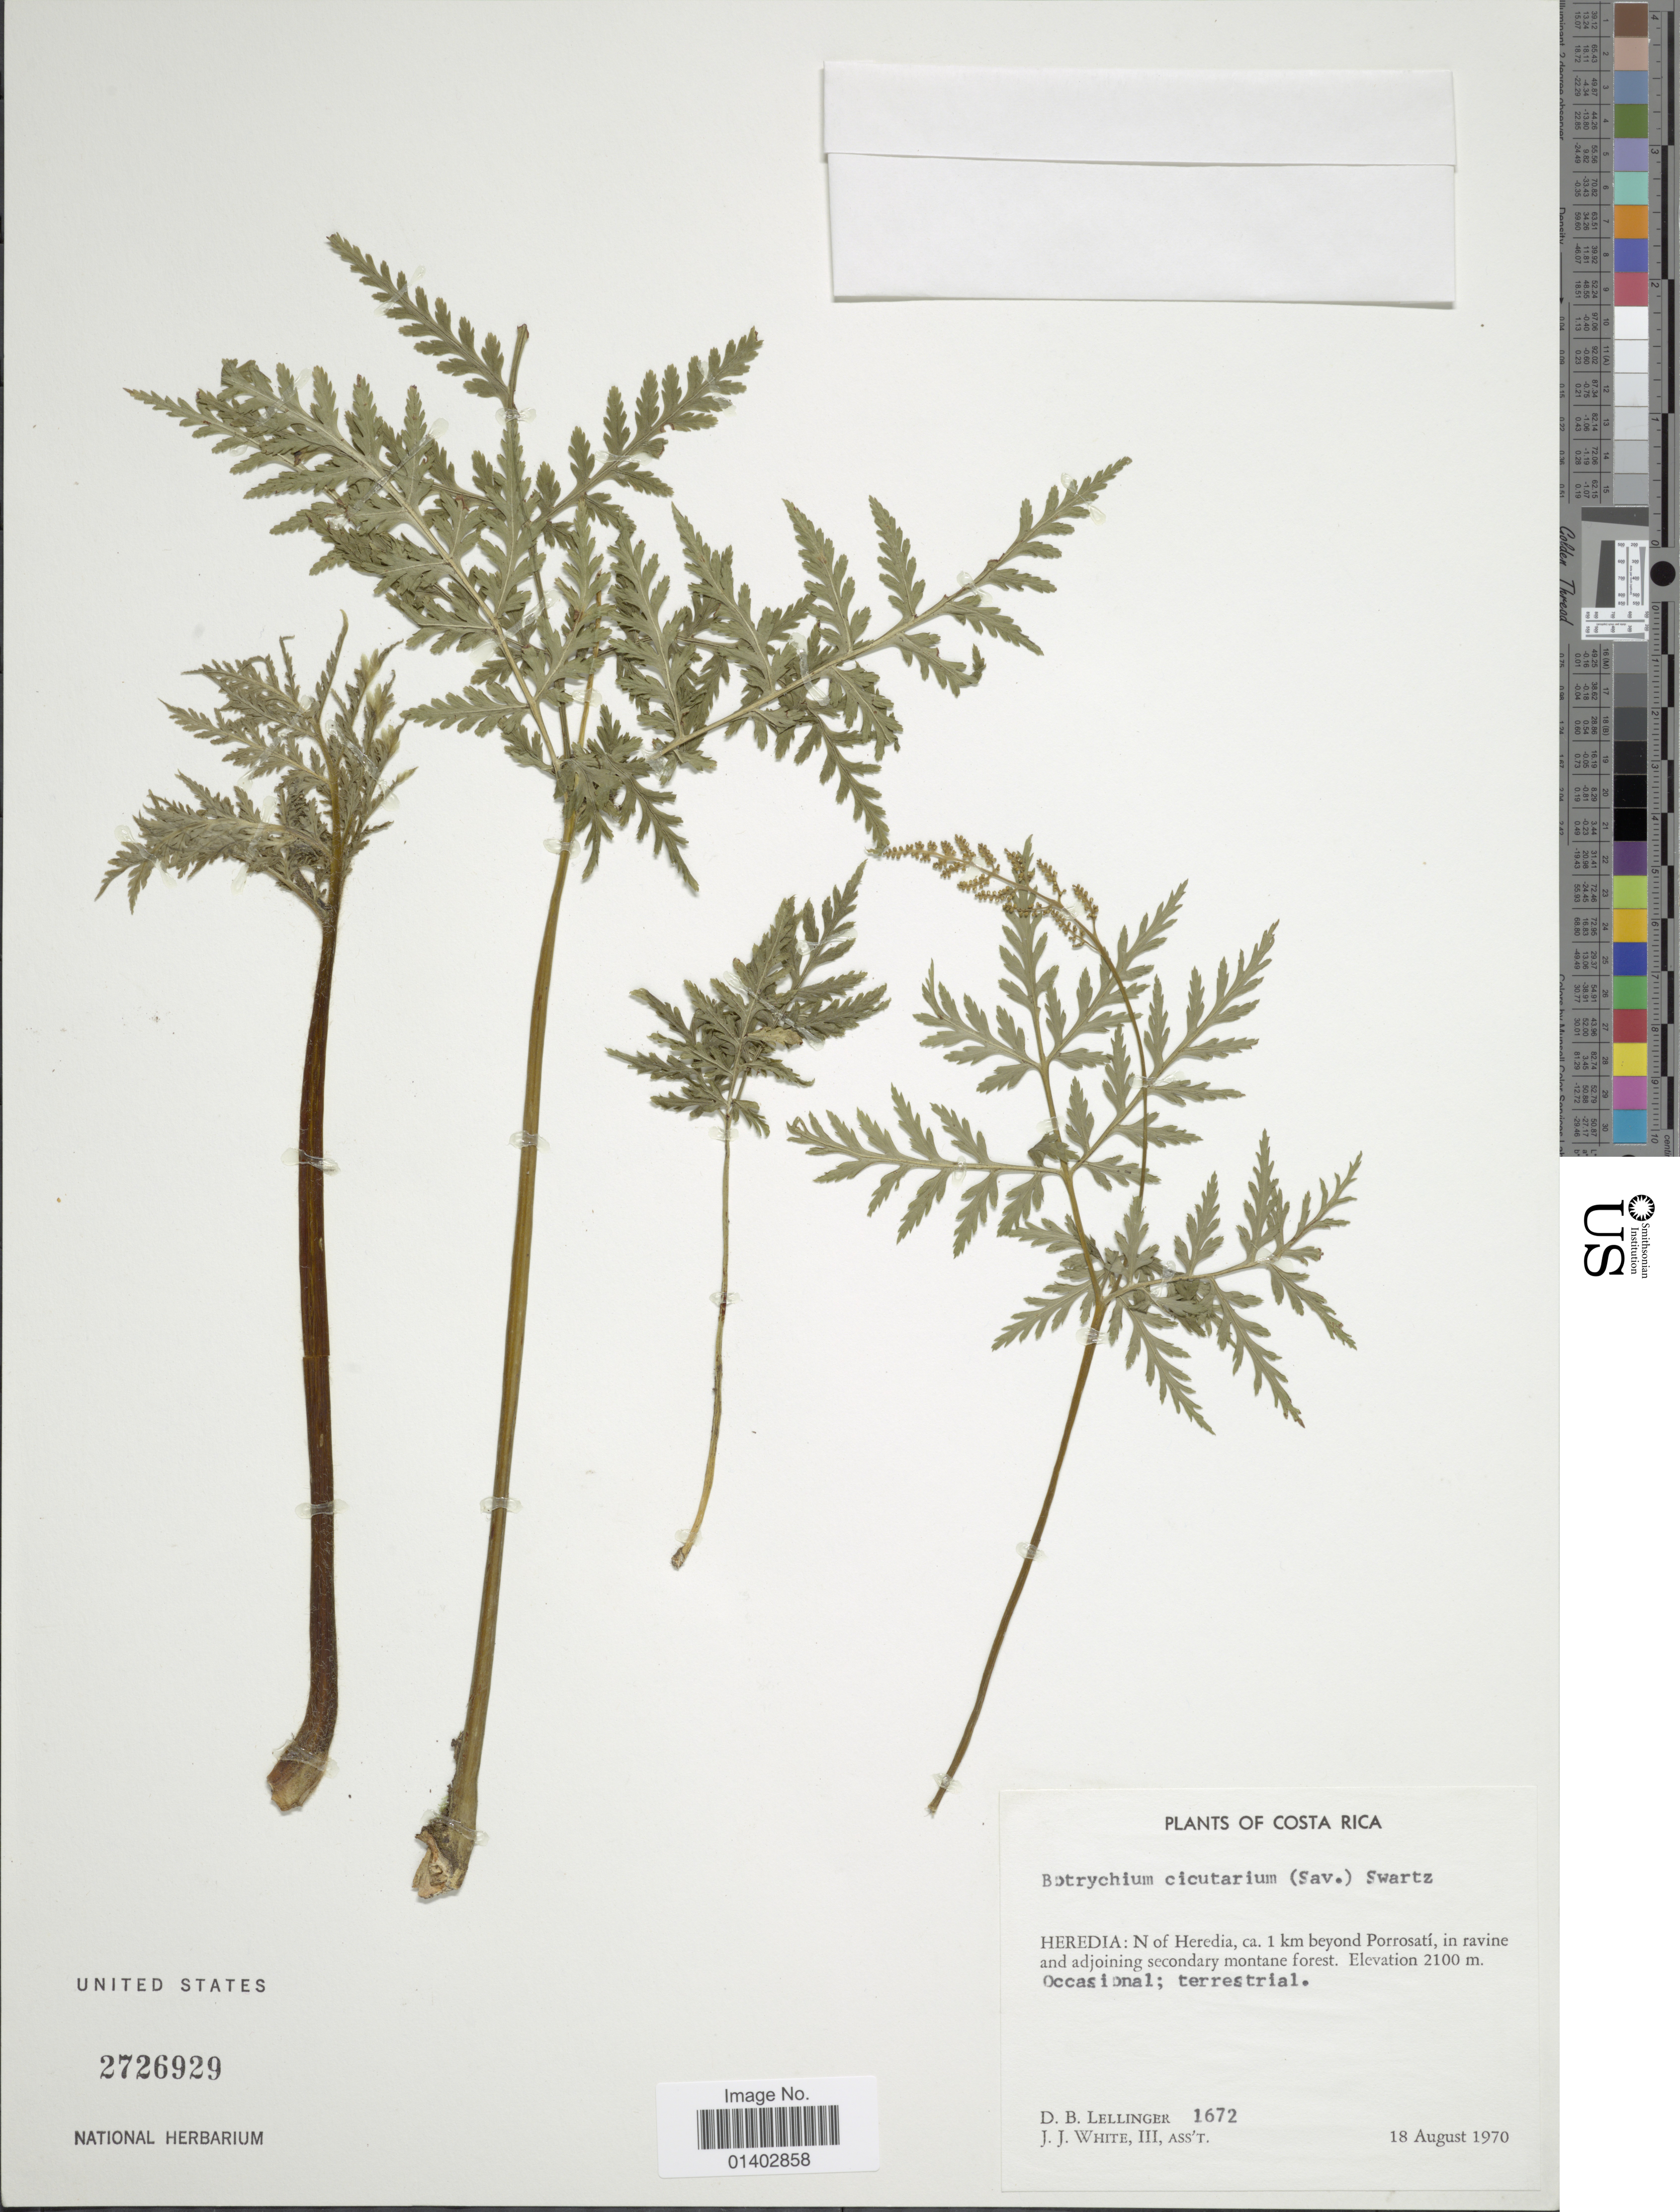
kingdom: Plantae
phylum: Tracheophyta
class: Polypodiopsida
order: Ophioglossales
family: Ophioglossaceae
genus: Botrychium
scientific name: Botrychium virginianum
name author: (L.) Sw.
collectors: D. B. Lellinger & J. J. White III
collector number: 1672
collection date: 1970-08-18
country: Costa Rica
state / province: Heredia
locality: N. of Heredia, ca 1 km beyond Porrosatí, in ravine and adjoining secondary montane forest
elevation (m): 2100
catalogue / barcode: US 2726929